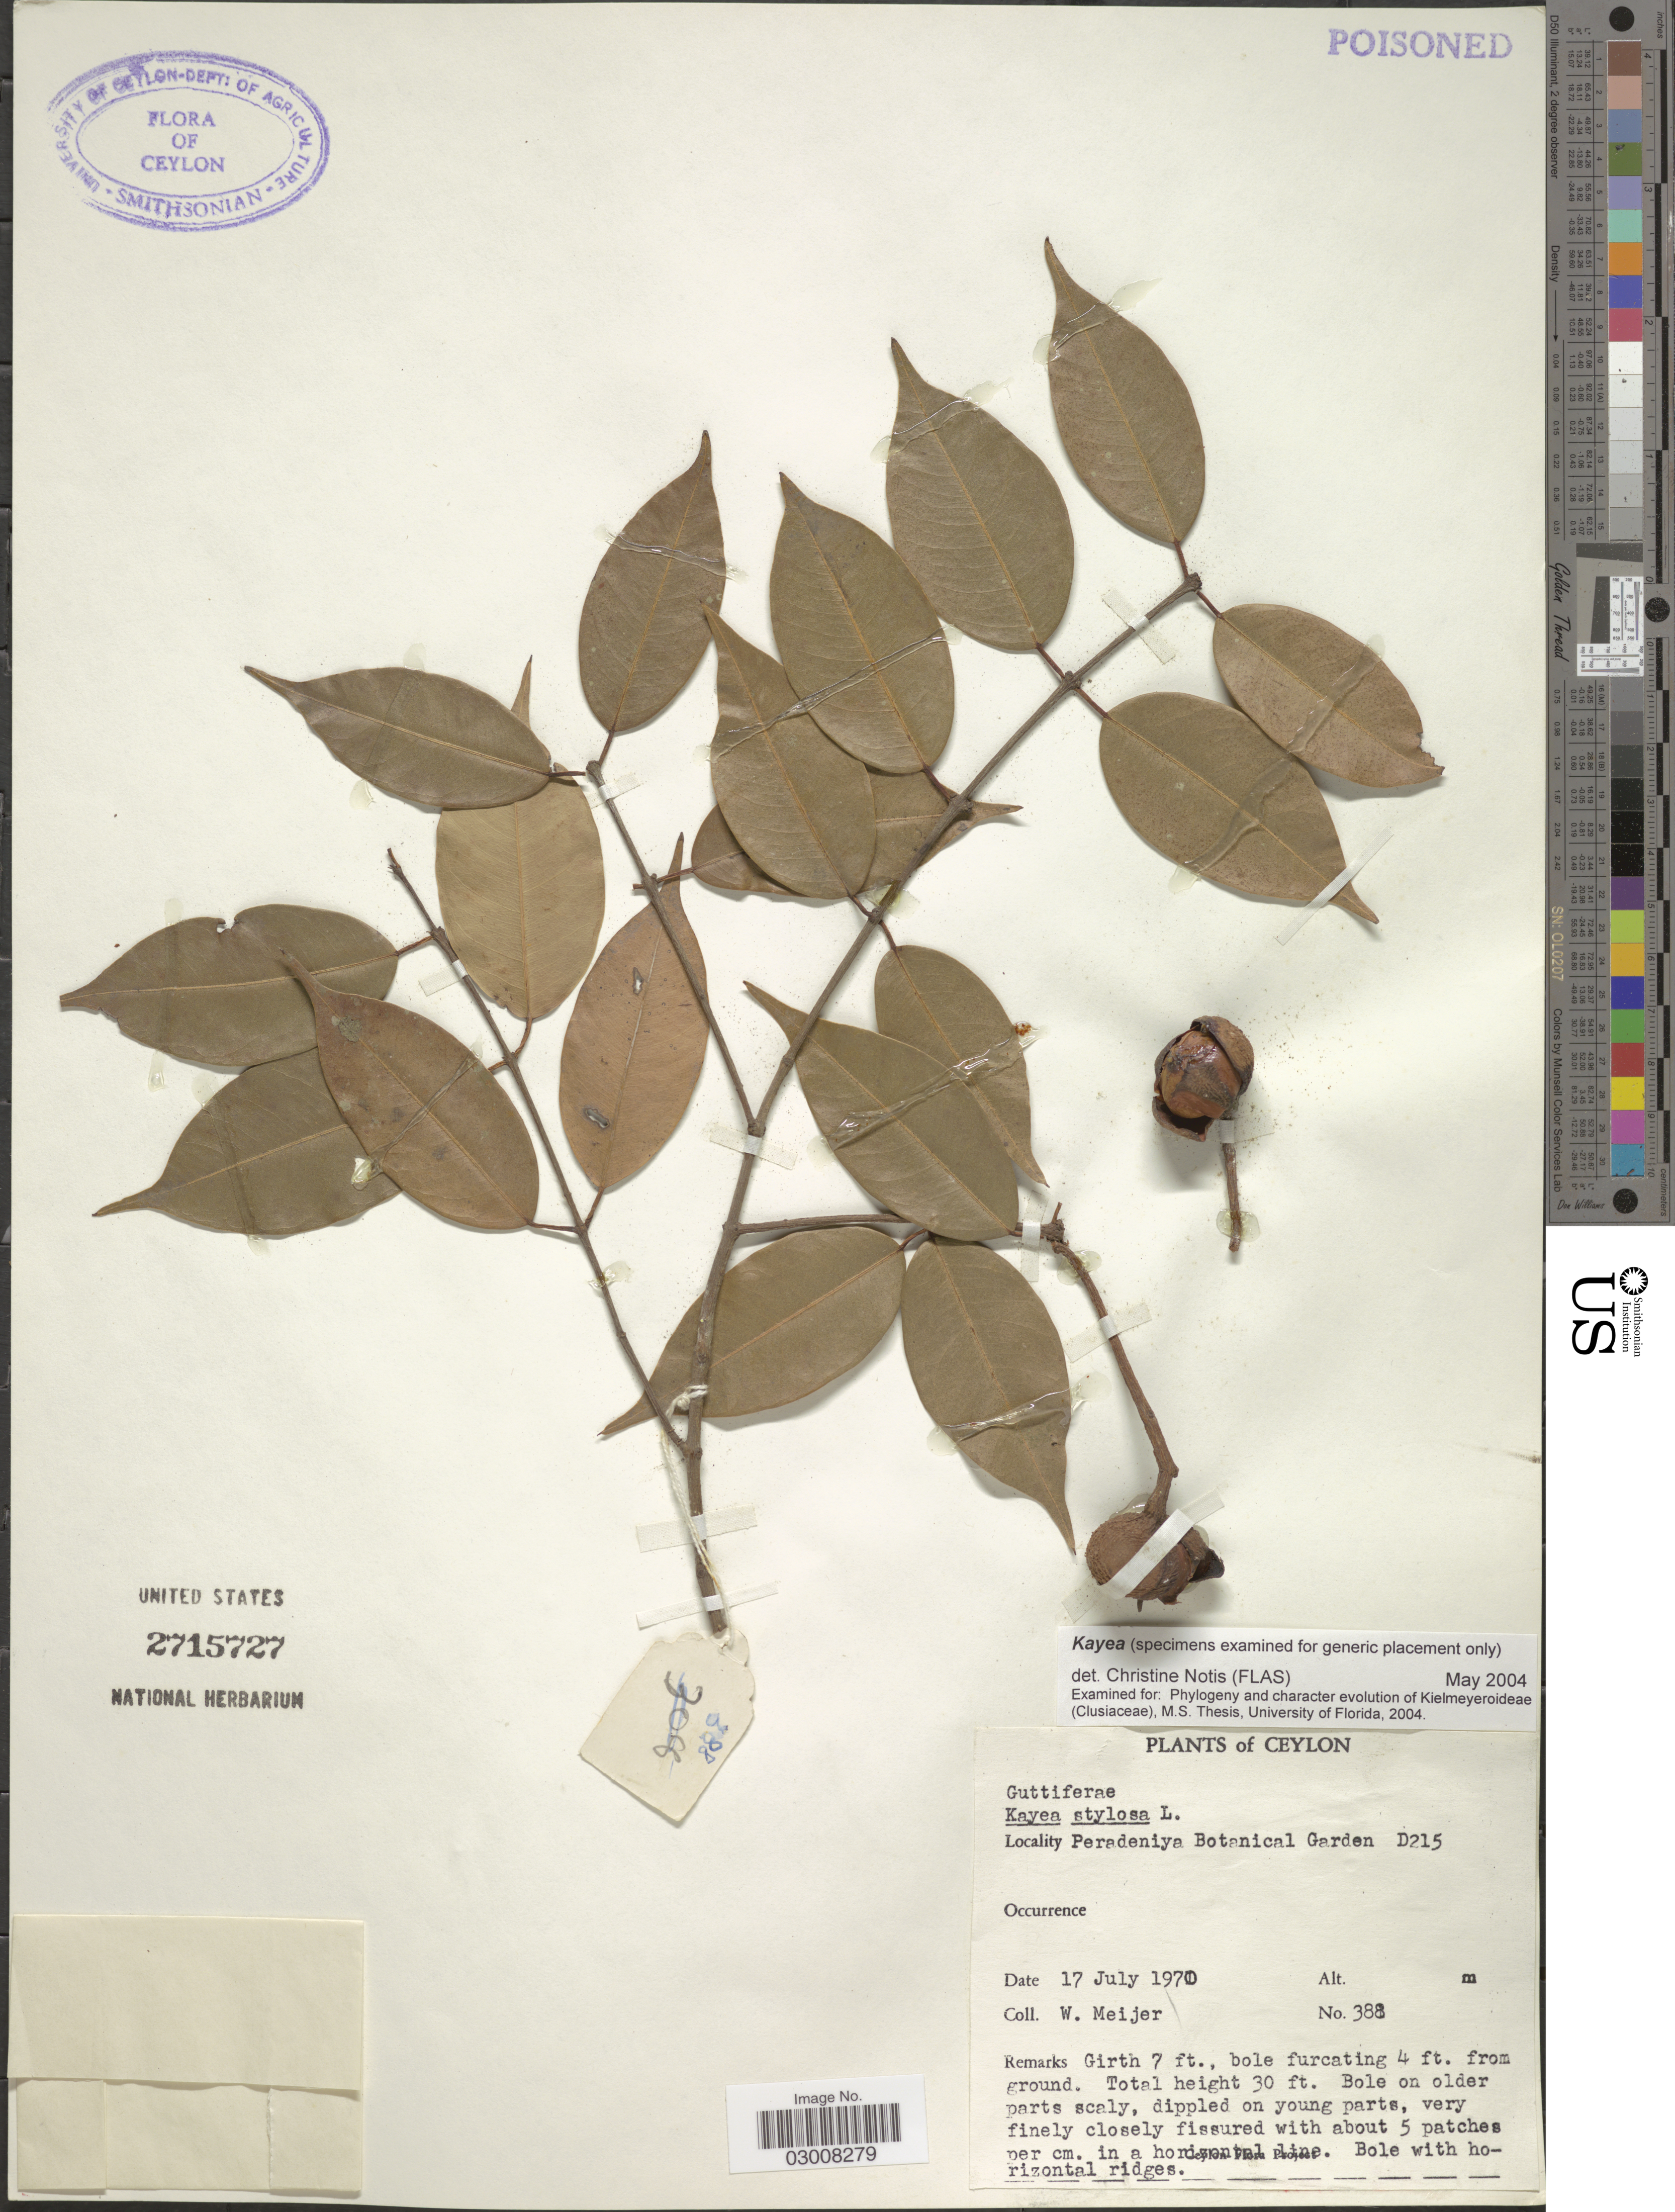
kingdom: Plantae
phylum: Tracheophyta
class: Magnoliopsida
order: Malpighiales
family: Calophyllaceae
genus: Kayea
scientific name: Kayea stylosa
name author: Thwaites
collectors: W. Meijer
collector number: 388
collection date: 1970-07-17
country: Sri Lanka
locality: Ceylon, Peradeniya Botanical Garden D215.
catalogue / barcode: US 2715727